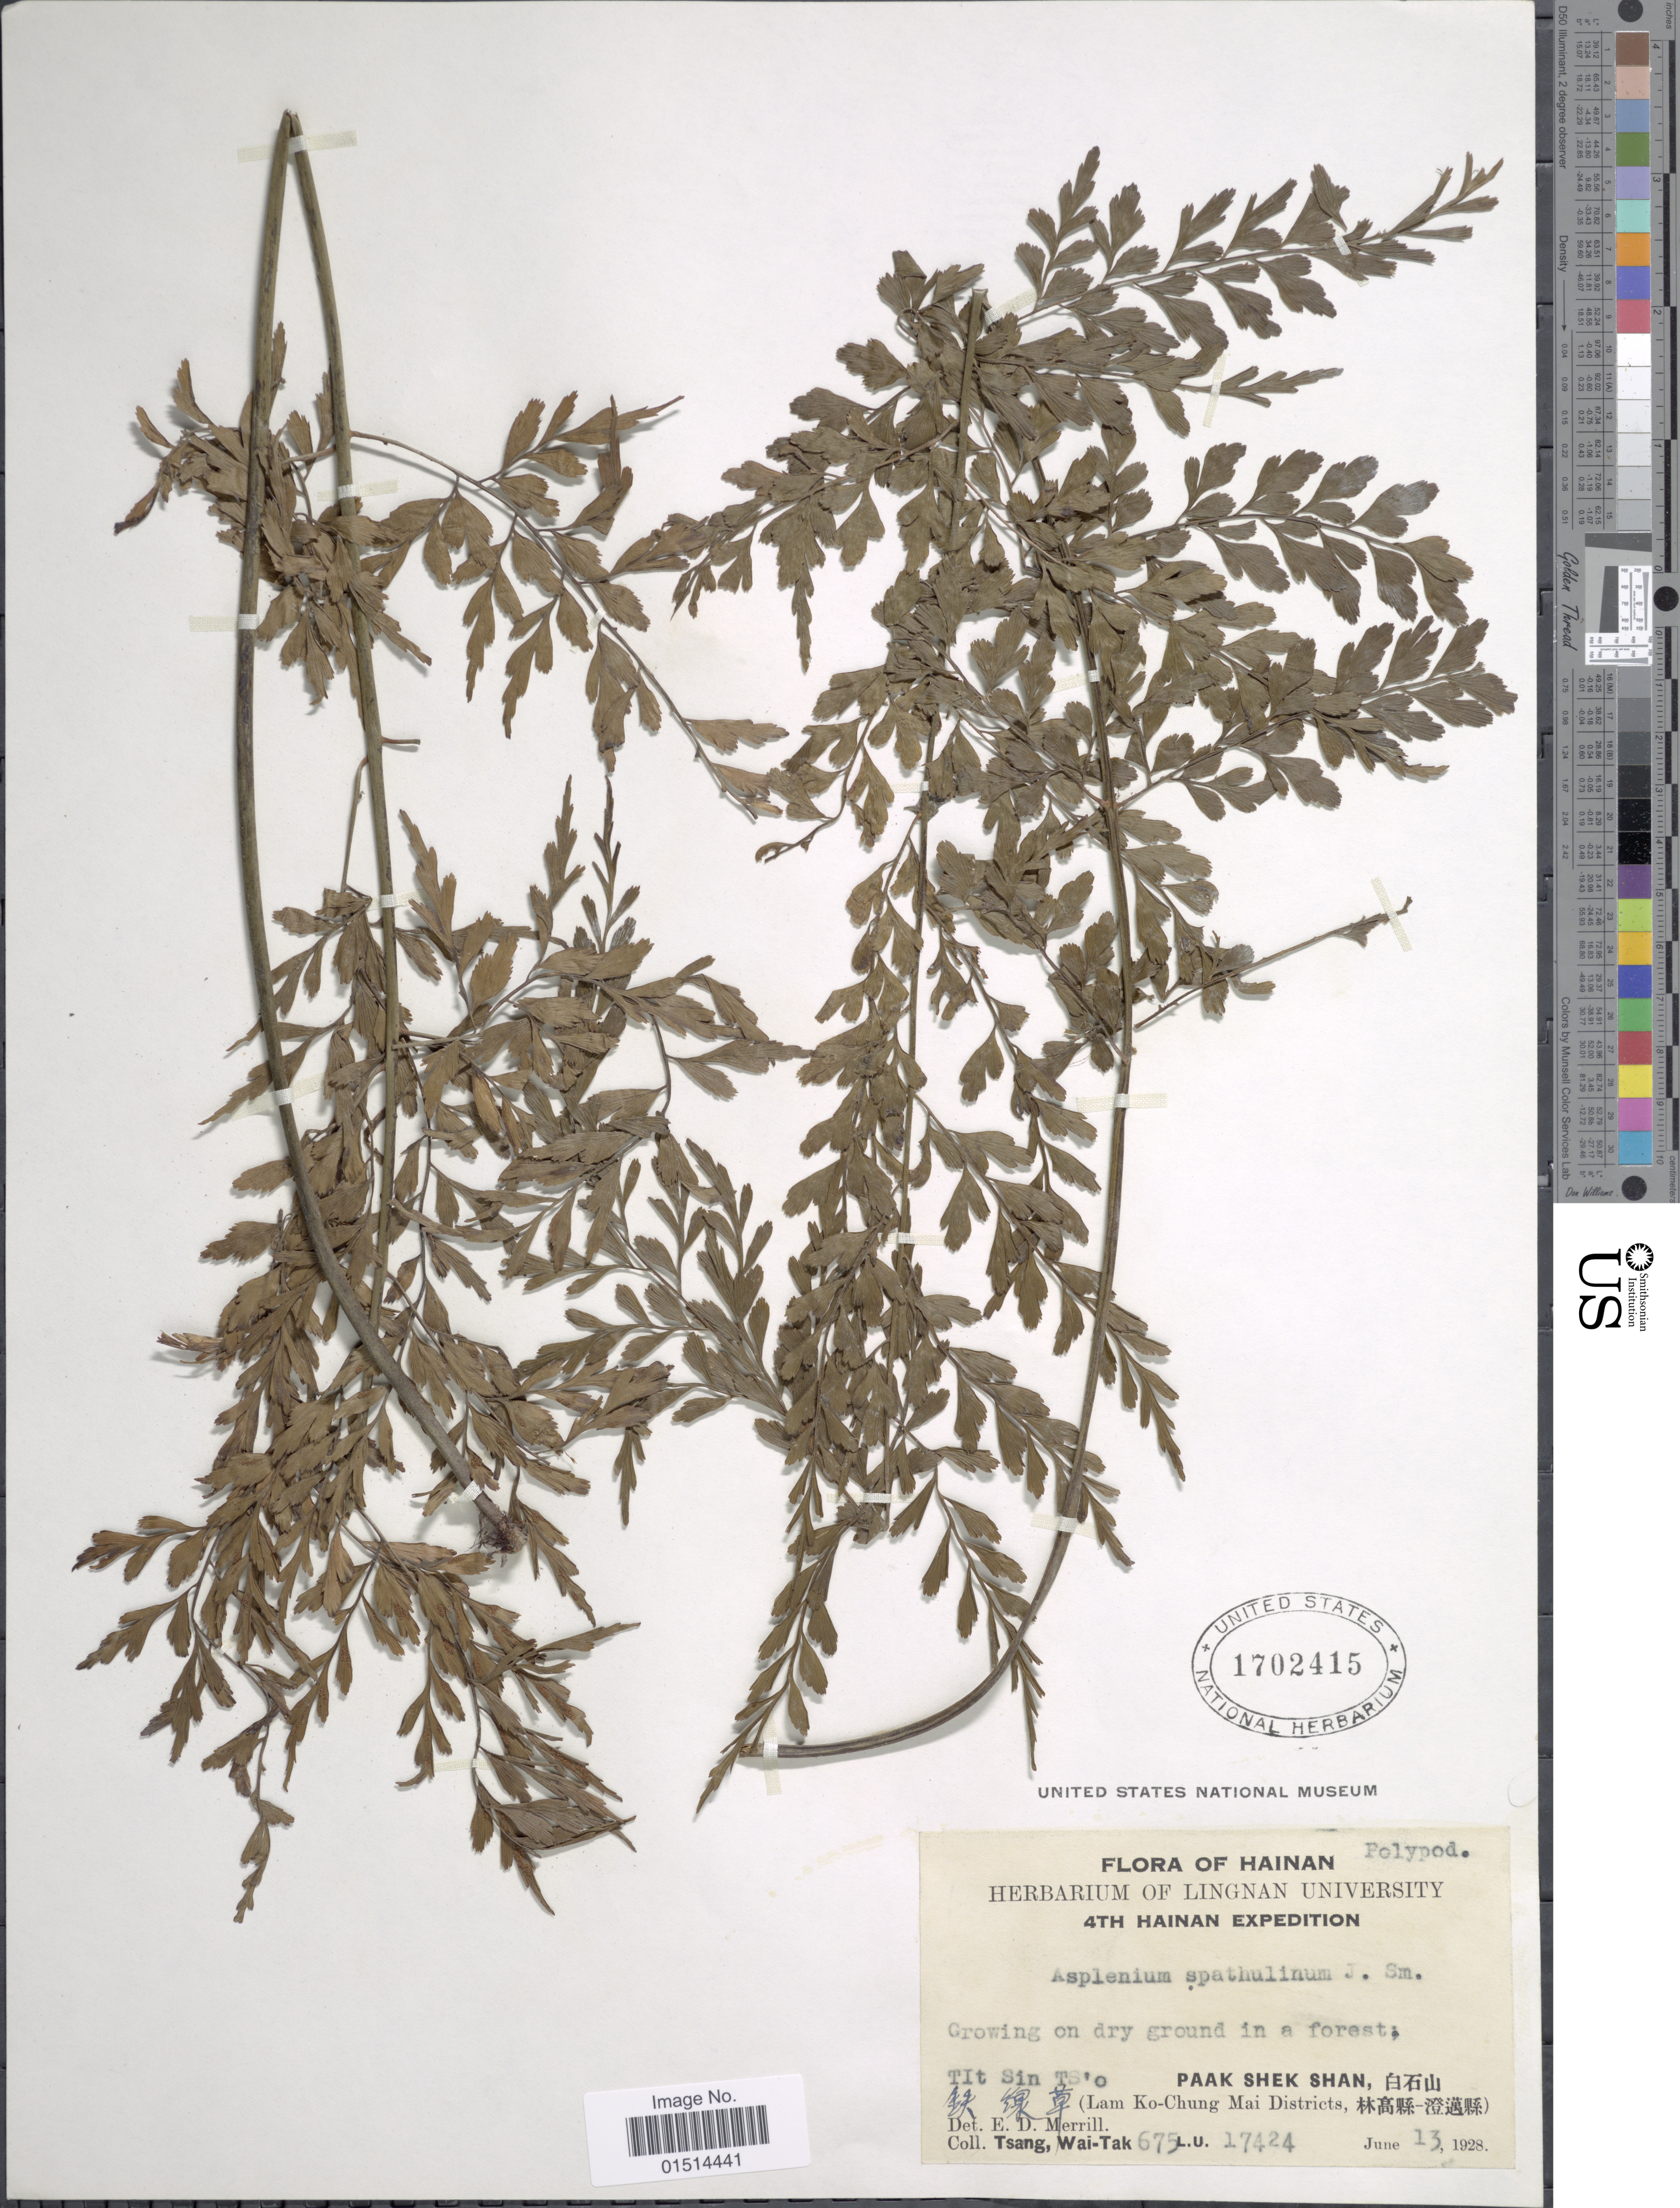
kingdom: Plantae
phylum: Tracheophyta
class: Polypodiopsida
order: Polypodiales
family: Aspleniaceae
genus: Asplenium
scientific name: Asplenium affine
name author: Sw.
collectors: W. T. Tsang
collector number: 675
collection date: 1928-06-13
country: China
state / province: Hainan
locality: Hainan, Tit sin Ts'o, Paak Shek Shan, (Lam Ko-Chung Mai Districts)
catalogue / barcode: US 1702415